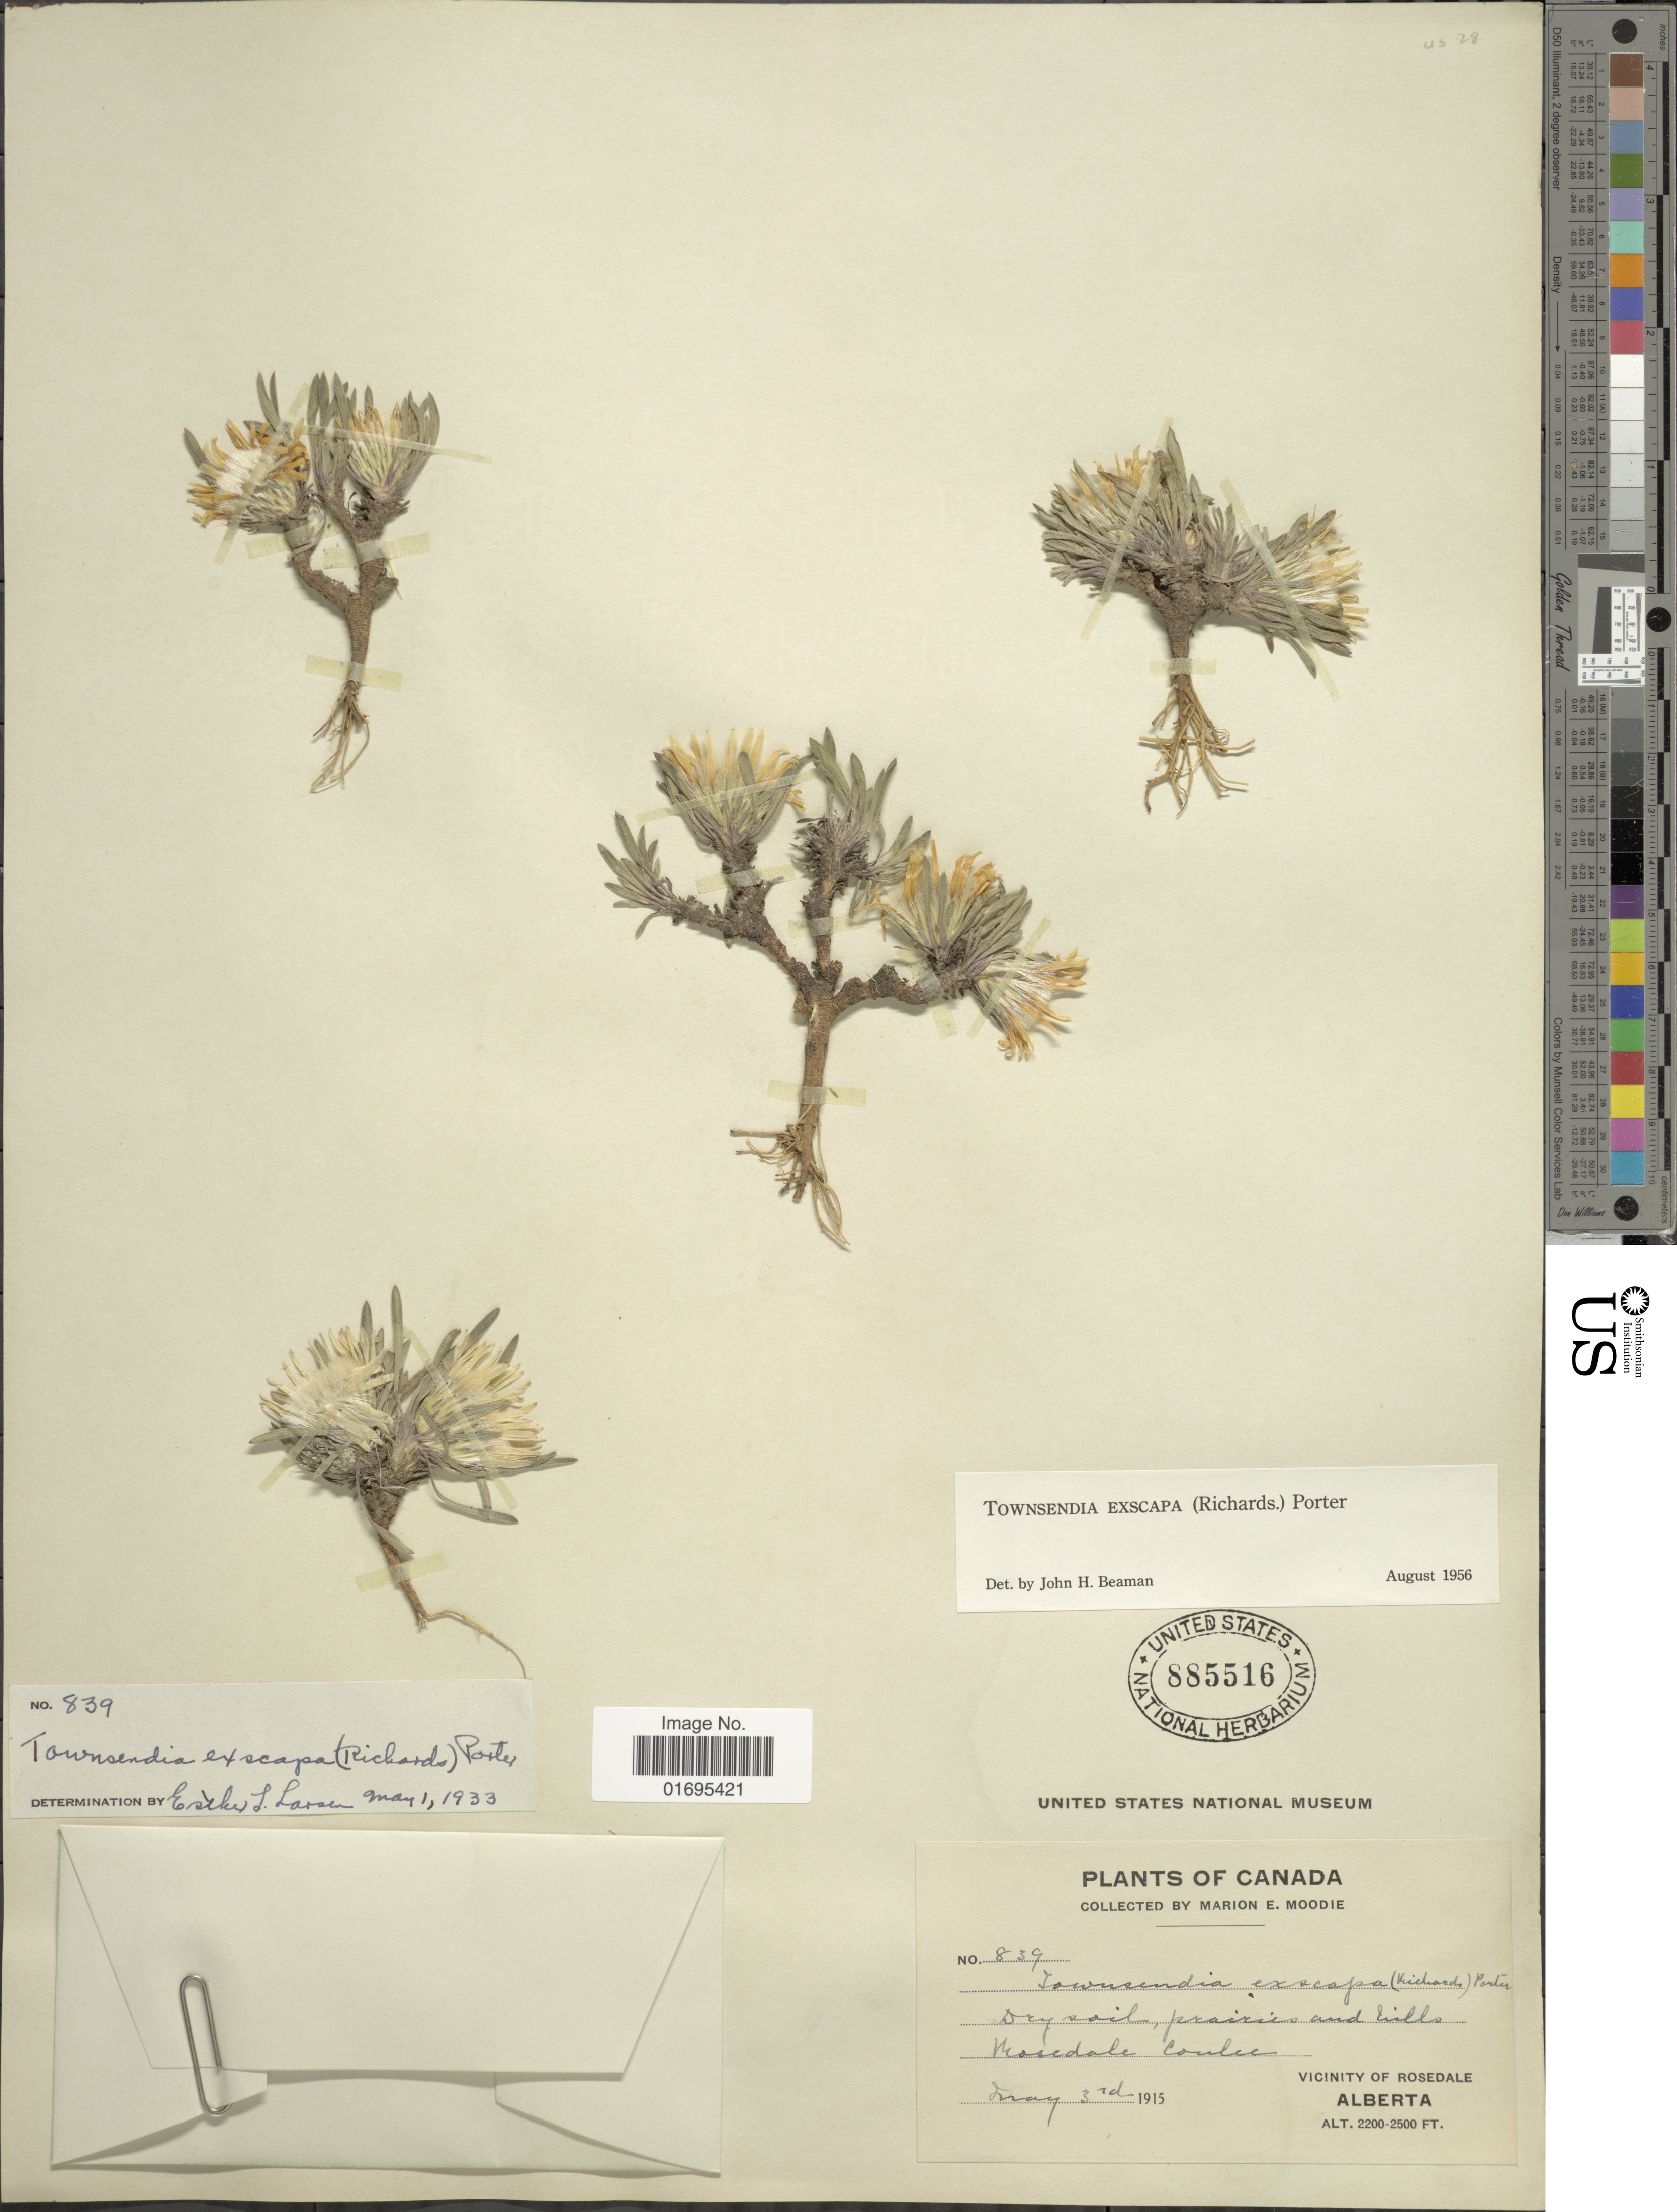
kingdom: Plantae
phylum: Tracheophyta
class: Magnoliopsida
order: Asterales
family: Asteraceae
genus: Townsendia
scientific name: Townsendia exscapa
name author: (Richardson) Porter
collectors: M. E. Moodie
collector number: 839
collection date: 1915-05-03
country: Canada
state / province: Alberta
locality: Dry soil, prairies and hills, Mosedale Contec, Vicinity of Rosedale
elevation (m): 671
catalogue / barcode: US 885516